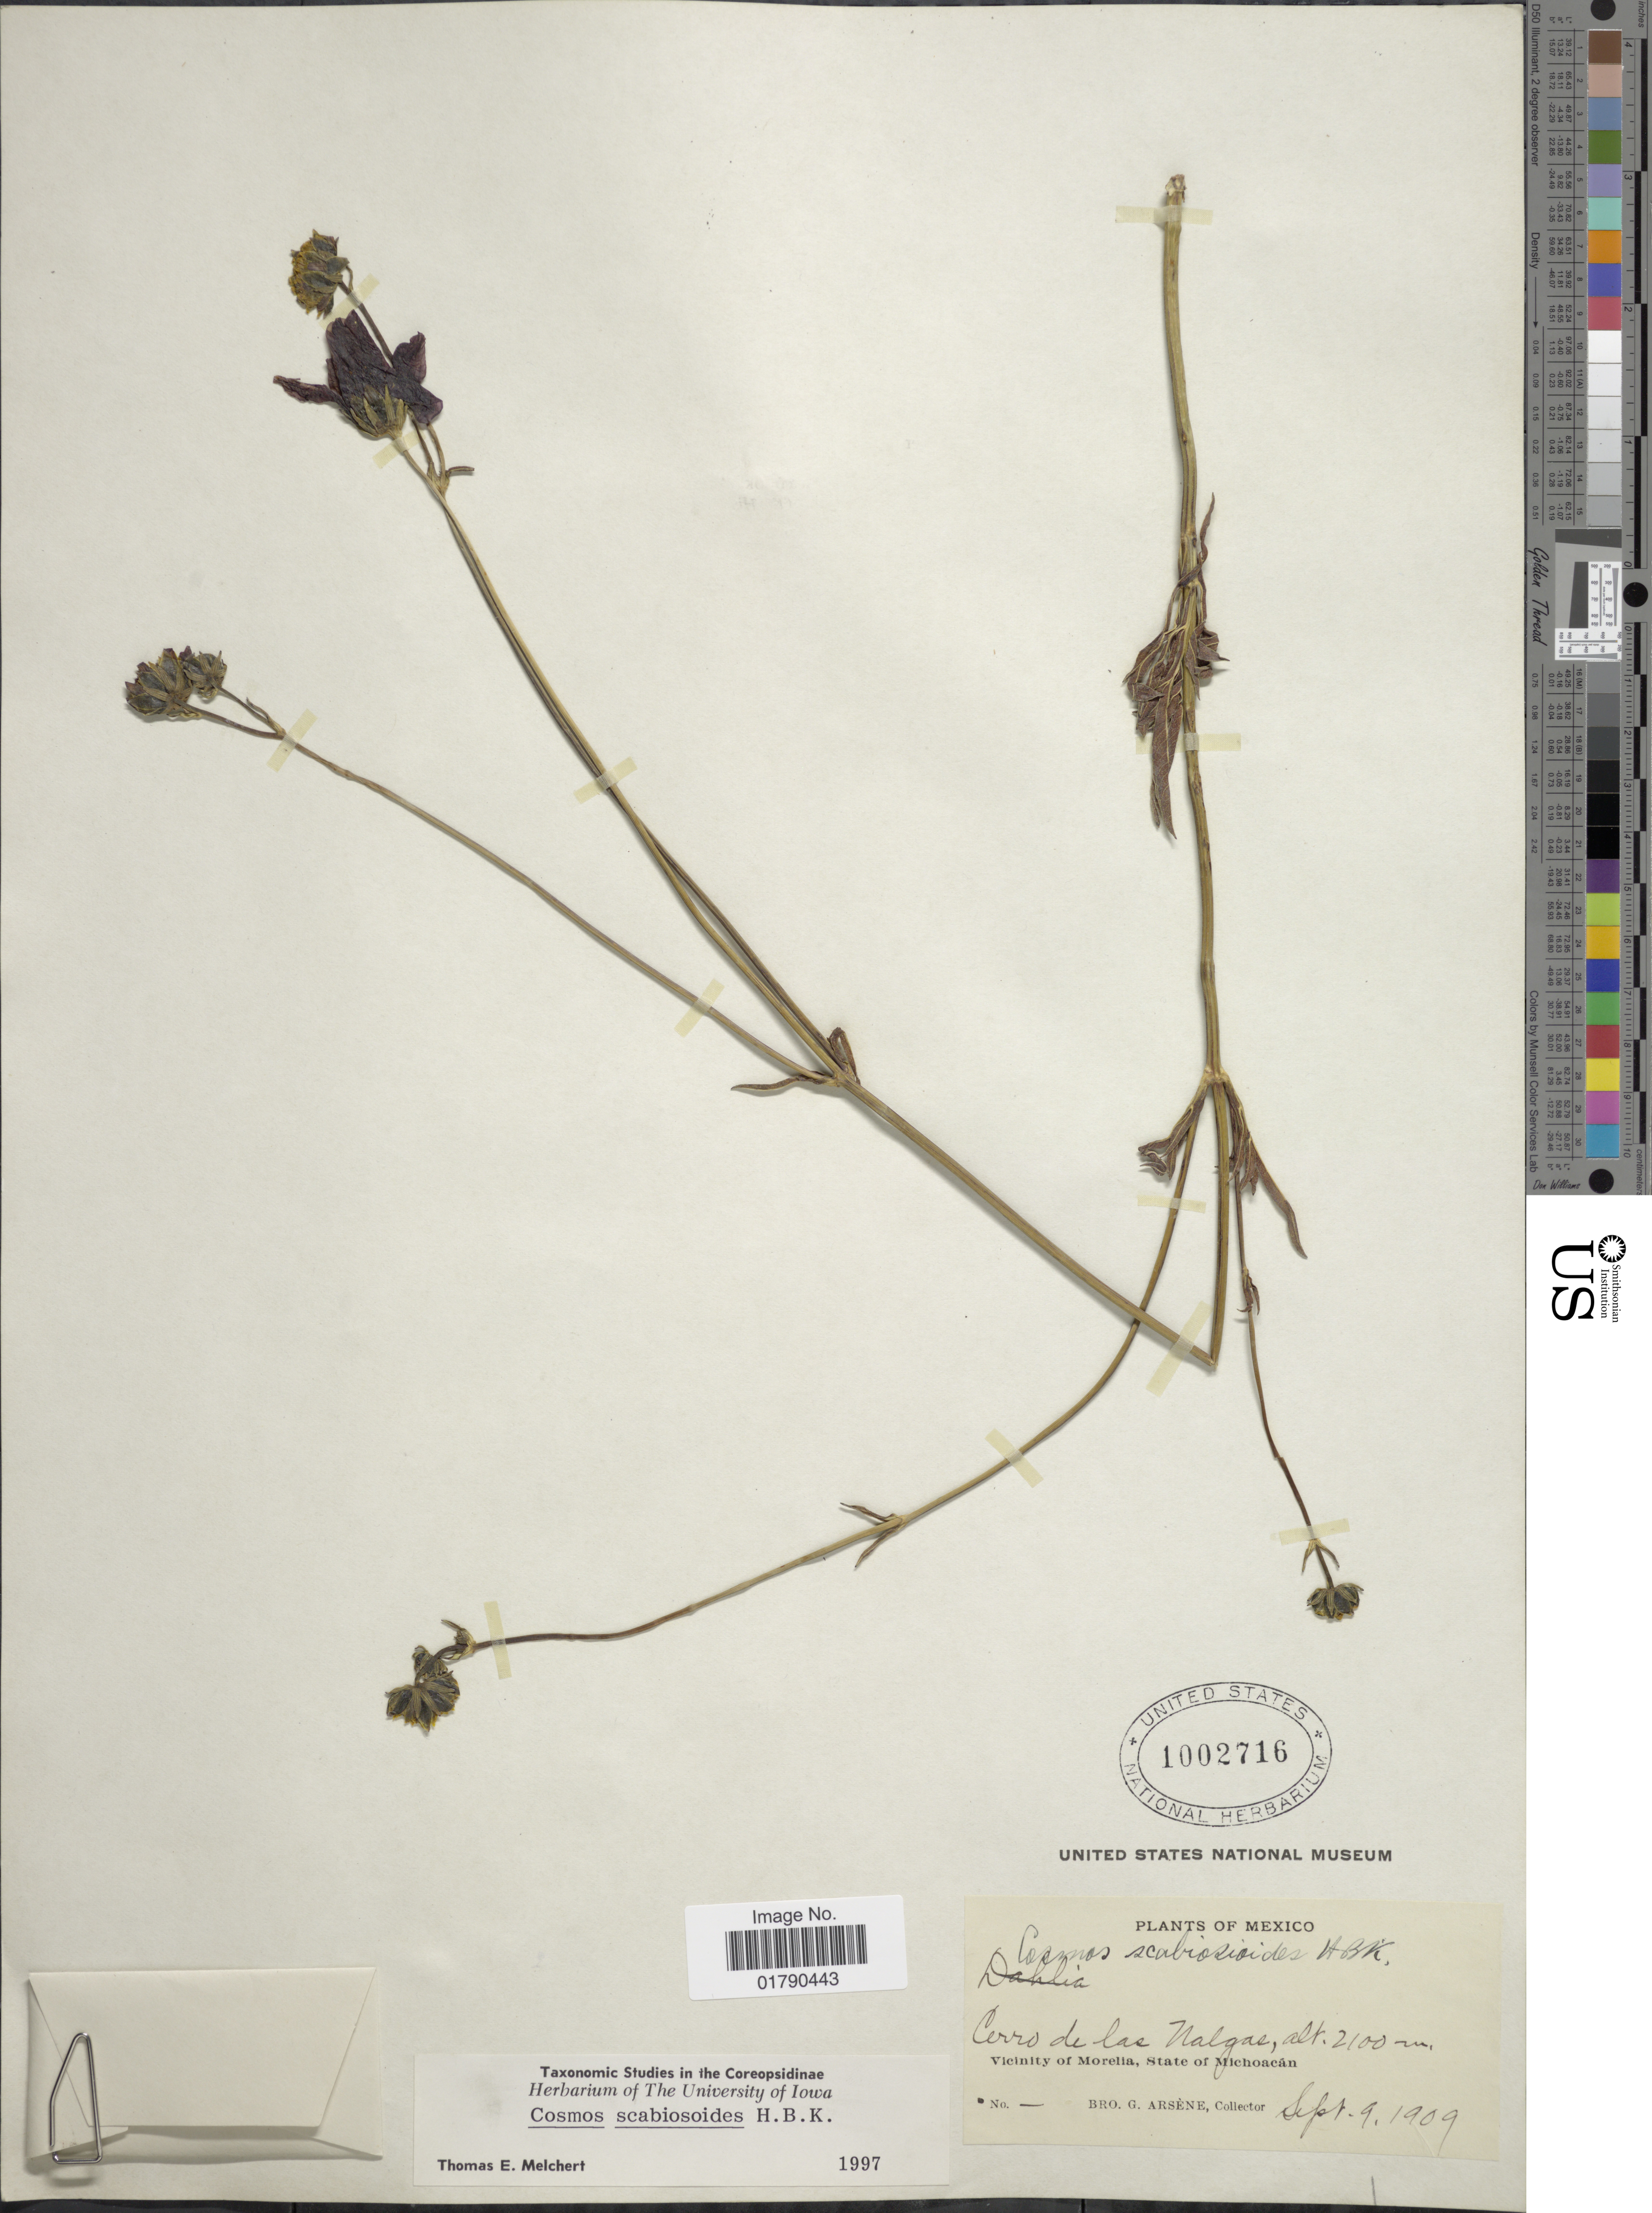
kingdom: Plantae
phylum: Tracheophyta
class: Magnoliopsida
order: Asterales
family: Asteraceae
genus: Cosmos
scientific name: Cosmos scabiosoides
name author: Kunth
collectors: Bro. G. Arsène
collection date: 1909-09-09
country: Mexico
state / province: Michoacán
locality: Cerro de las Nalgas, Vicinity of Morelia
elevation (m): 2100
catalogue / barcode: US 1002716